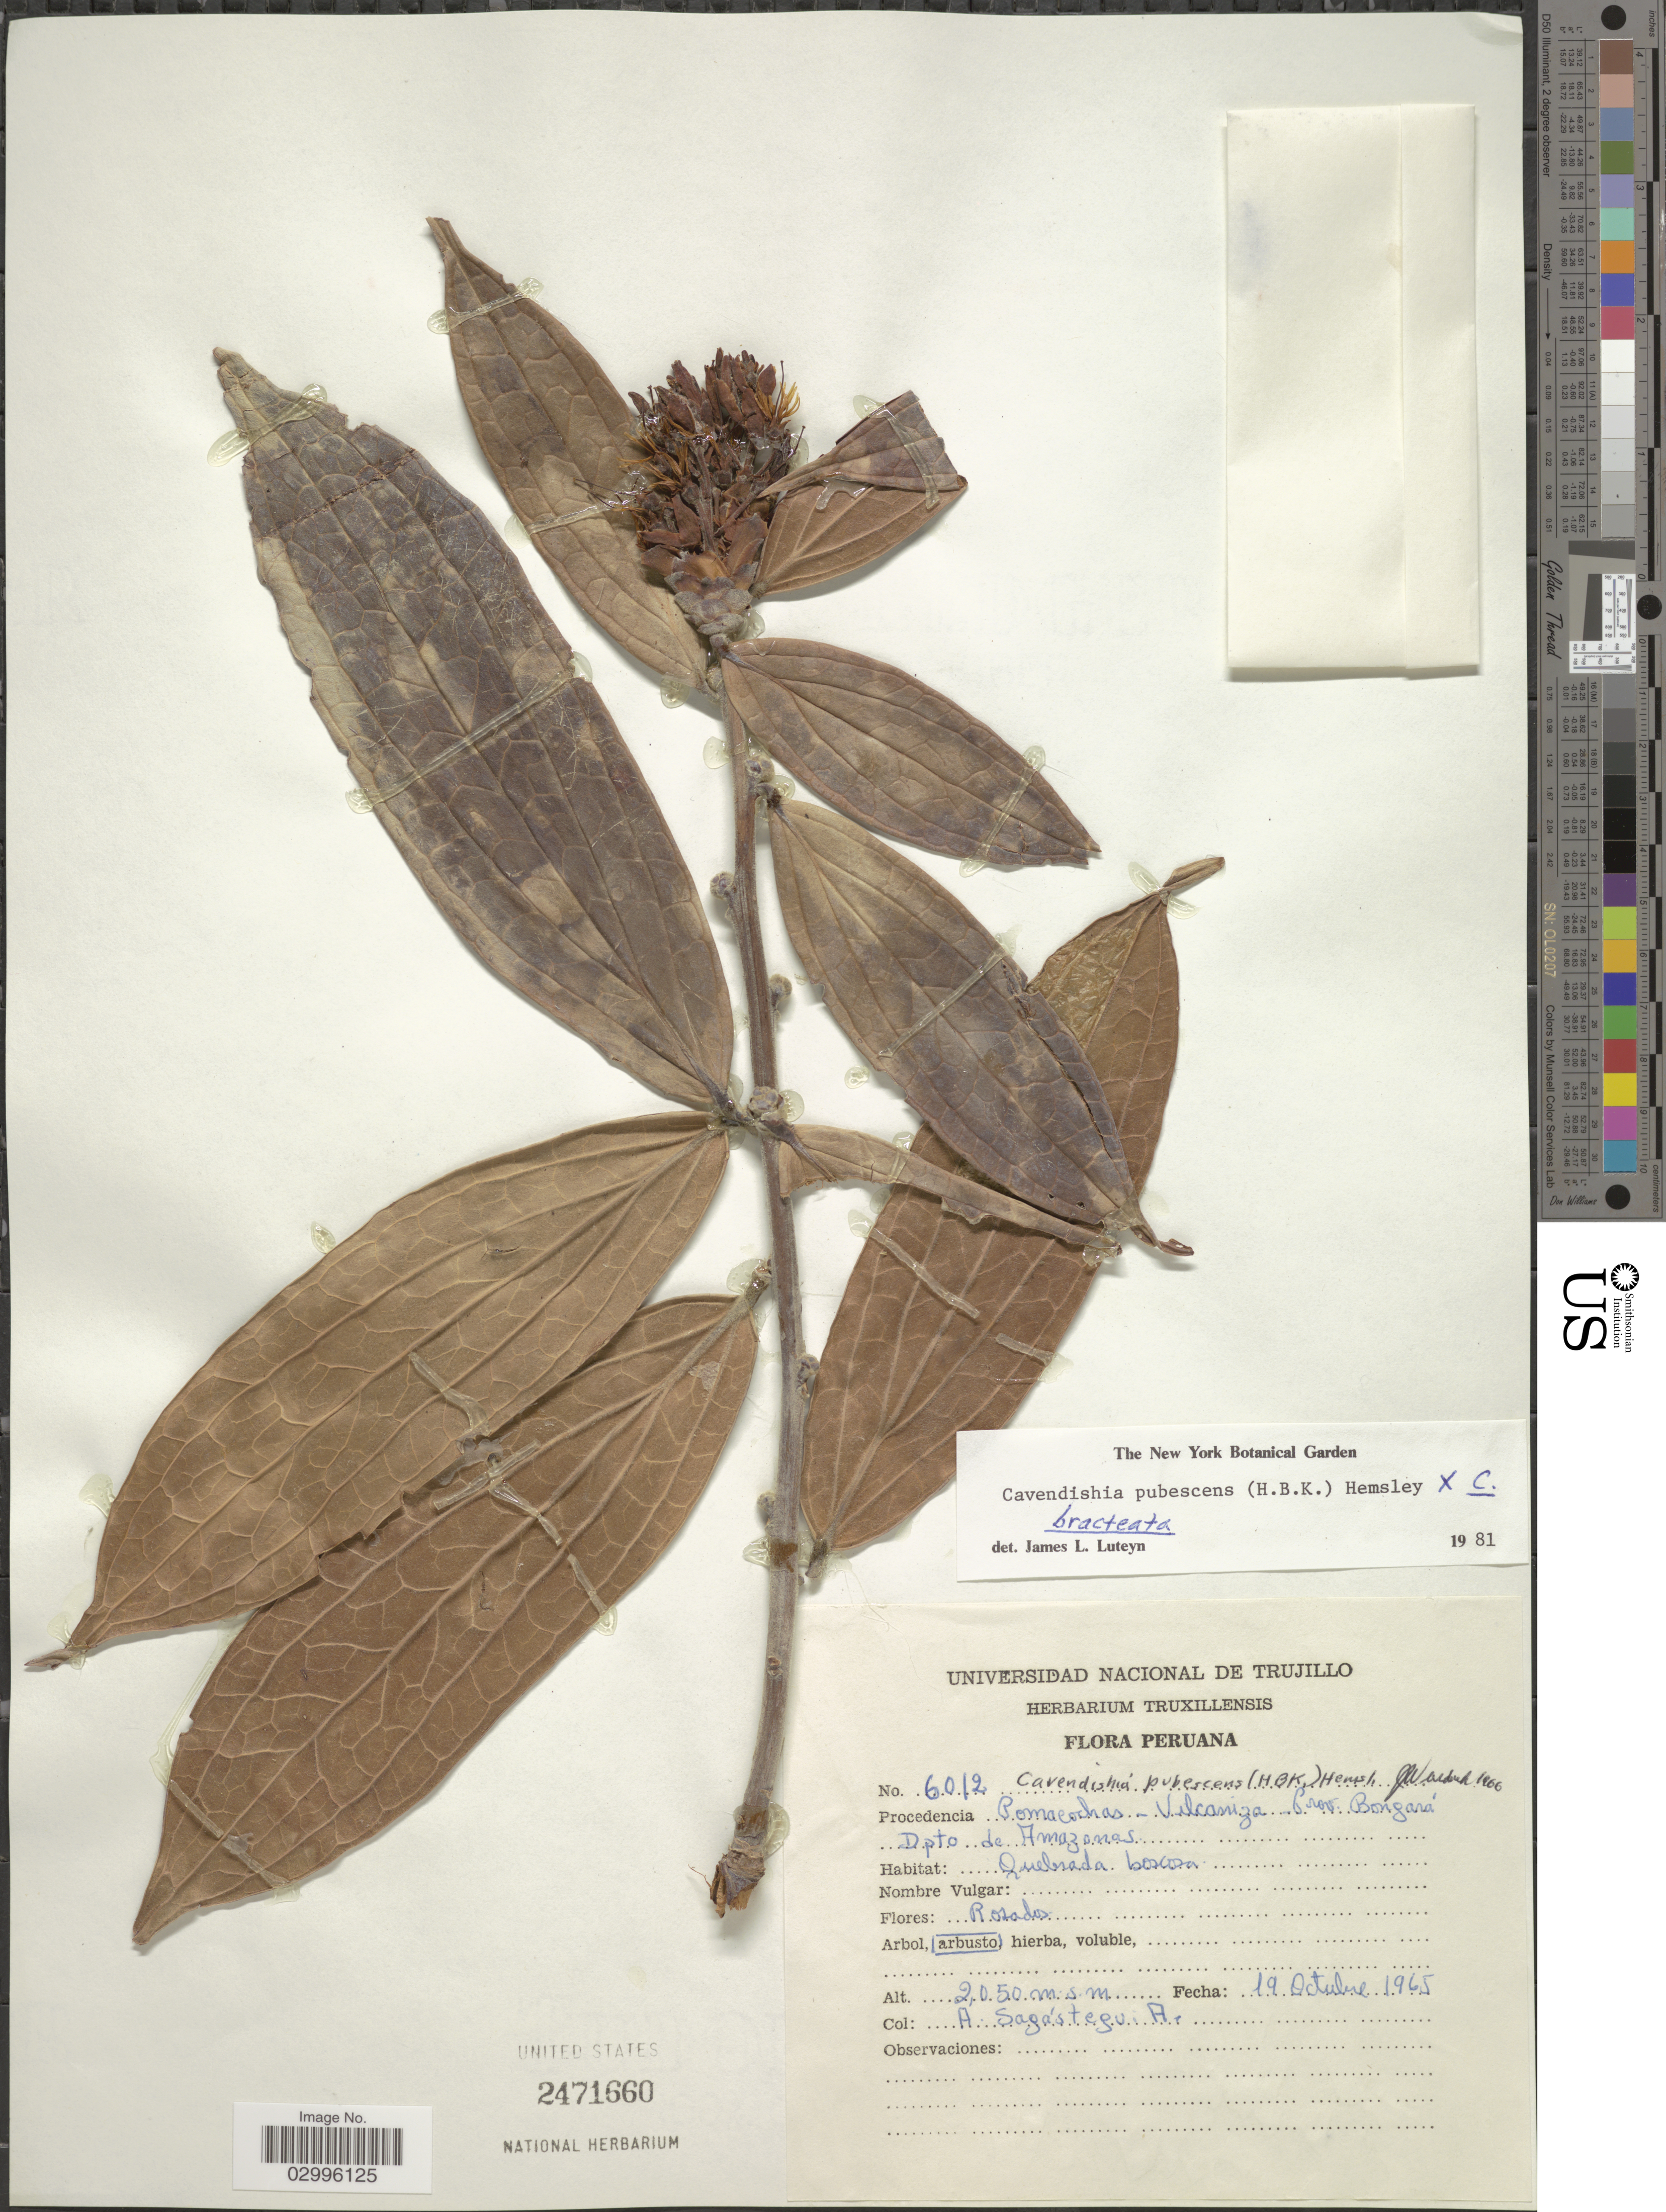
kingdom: Plantae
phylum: Tracheophyta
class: Magnoliopsida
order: Ericales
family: Ericaceae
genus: Cavendishia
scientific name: Cavendishia pubescens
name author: (Kunth) Hemsl.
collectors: A. Sagástegui A.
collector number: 6012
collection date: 1965-10-19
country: Peru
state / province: Amazonas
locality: Pomacochas- Vilcaniza- Prov. Bongará. Dpto de Amazonas.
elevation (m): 2050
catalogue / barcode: US 2471660